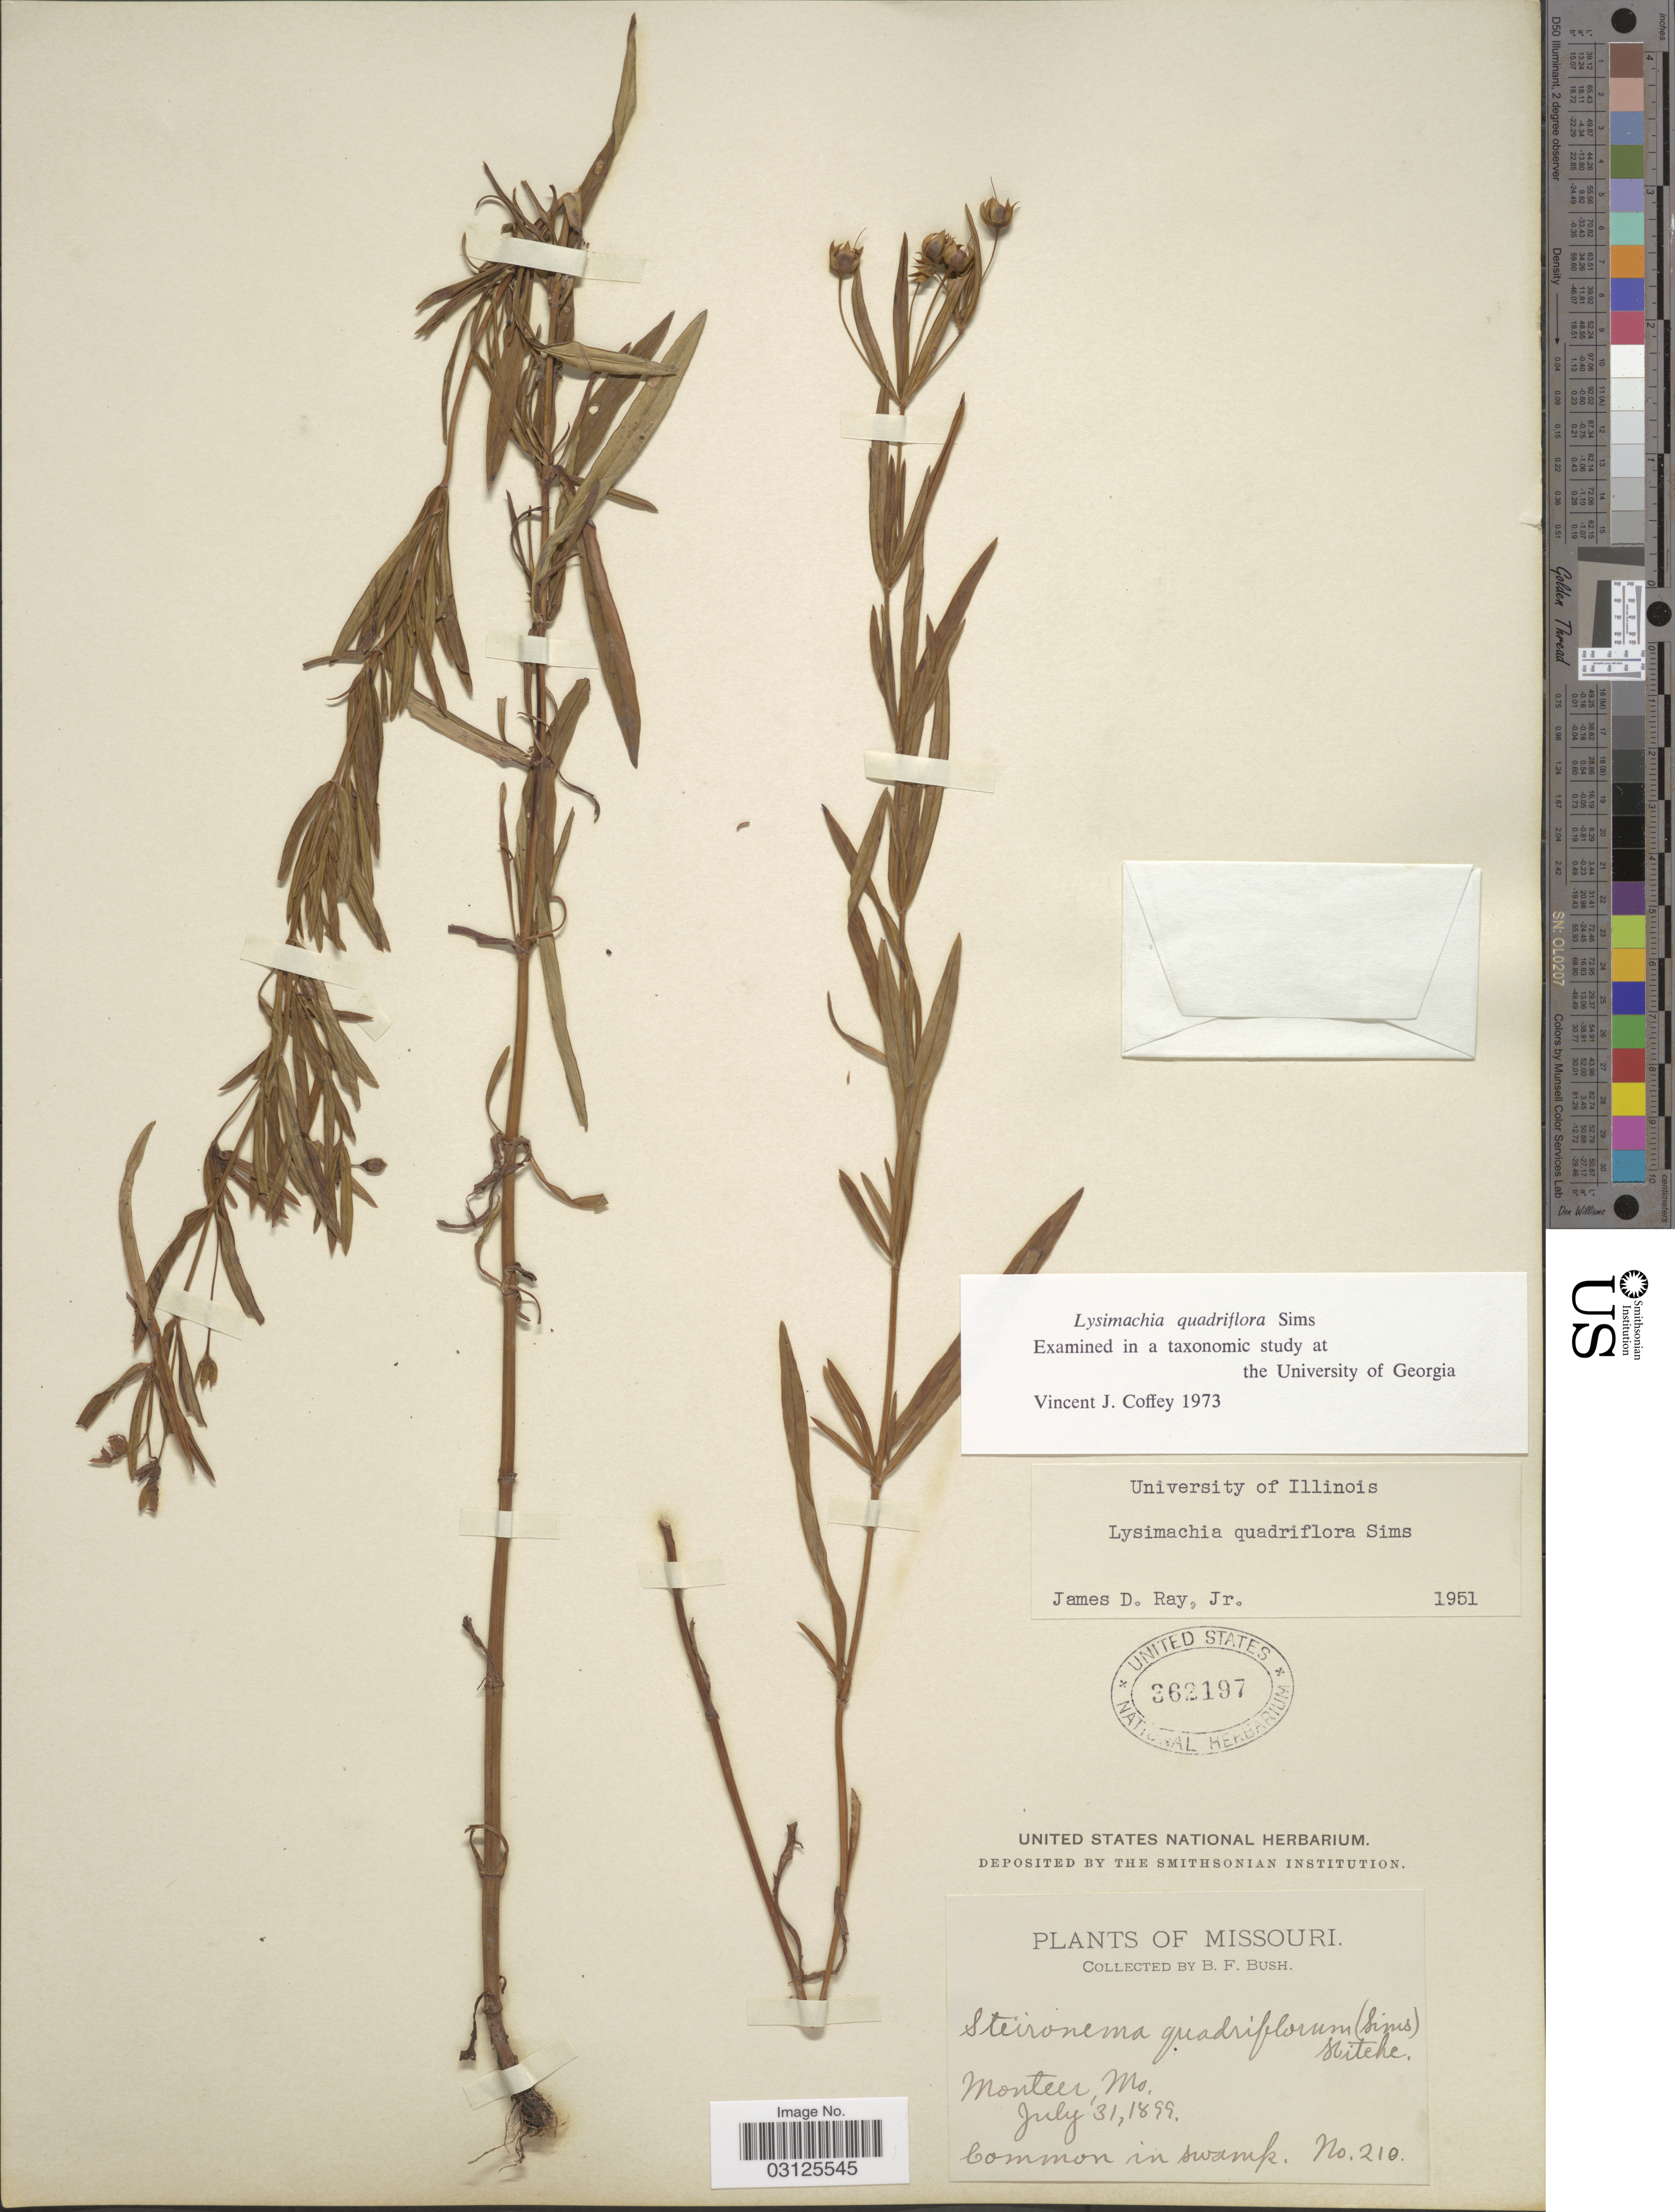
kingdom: Plantae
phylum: Tracheophyta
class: Magnoliopsida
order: Ericales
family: Primulaceae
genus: Lysimachia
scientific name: Lysimachia quadriflora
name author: Sims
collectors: B. F. Bush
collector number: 210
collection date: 1899-07-31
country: United States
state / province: Missouri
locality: Monteer, Mo.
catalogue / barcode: US 362197